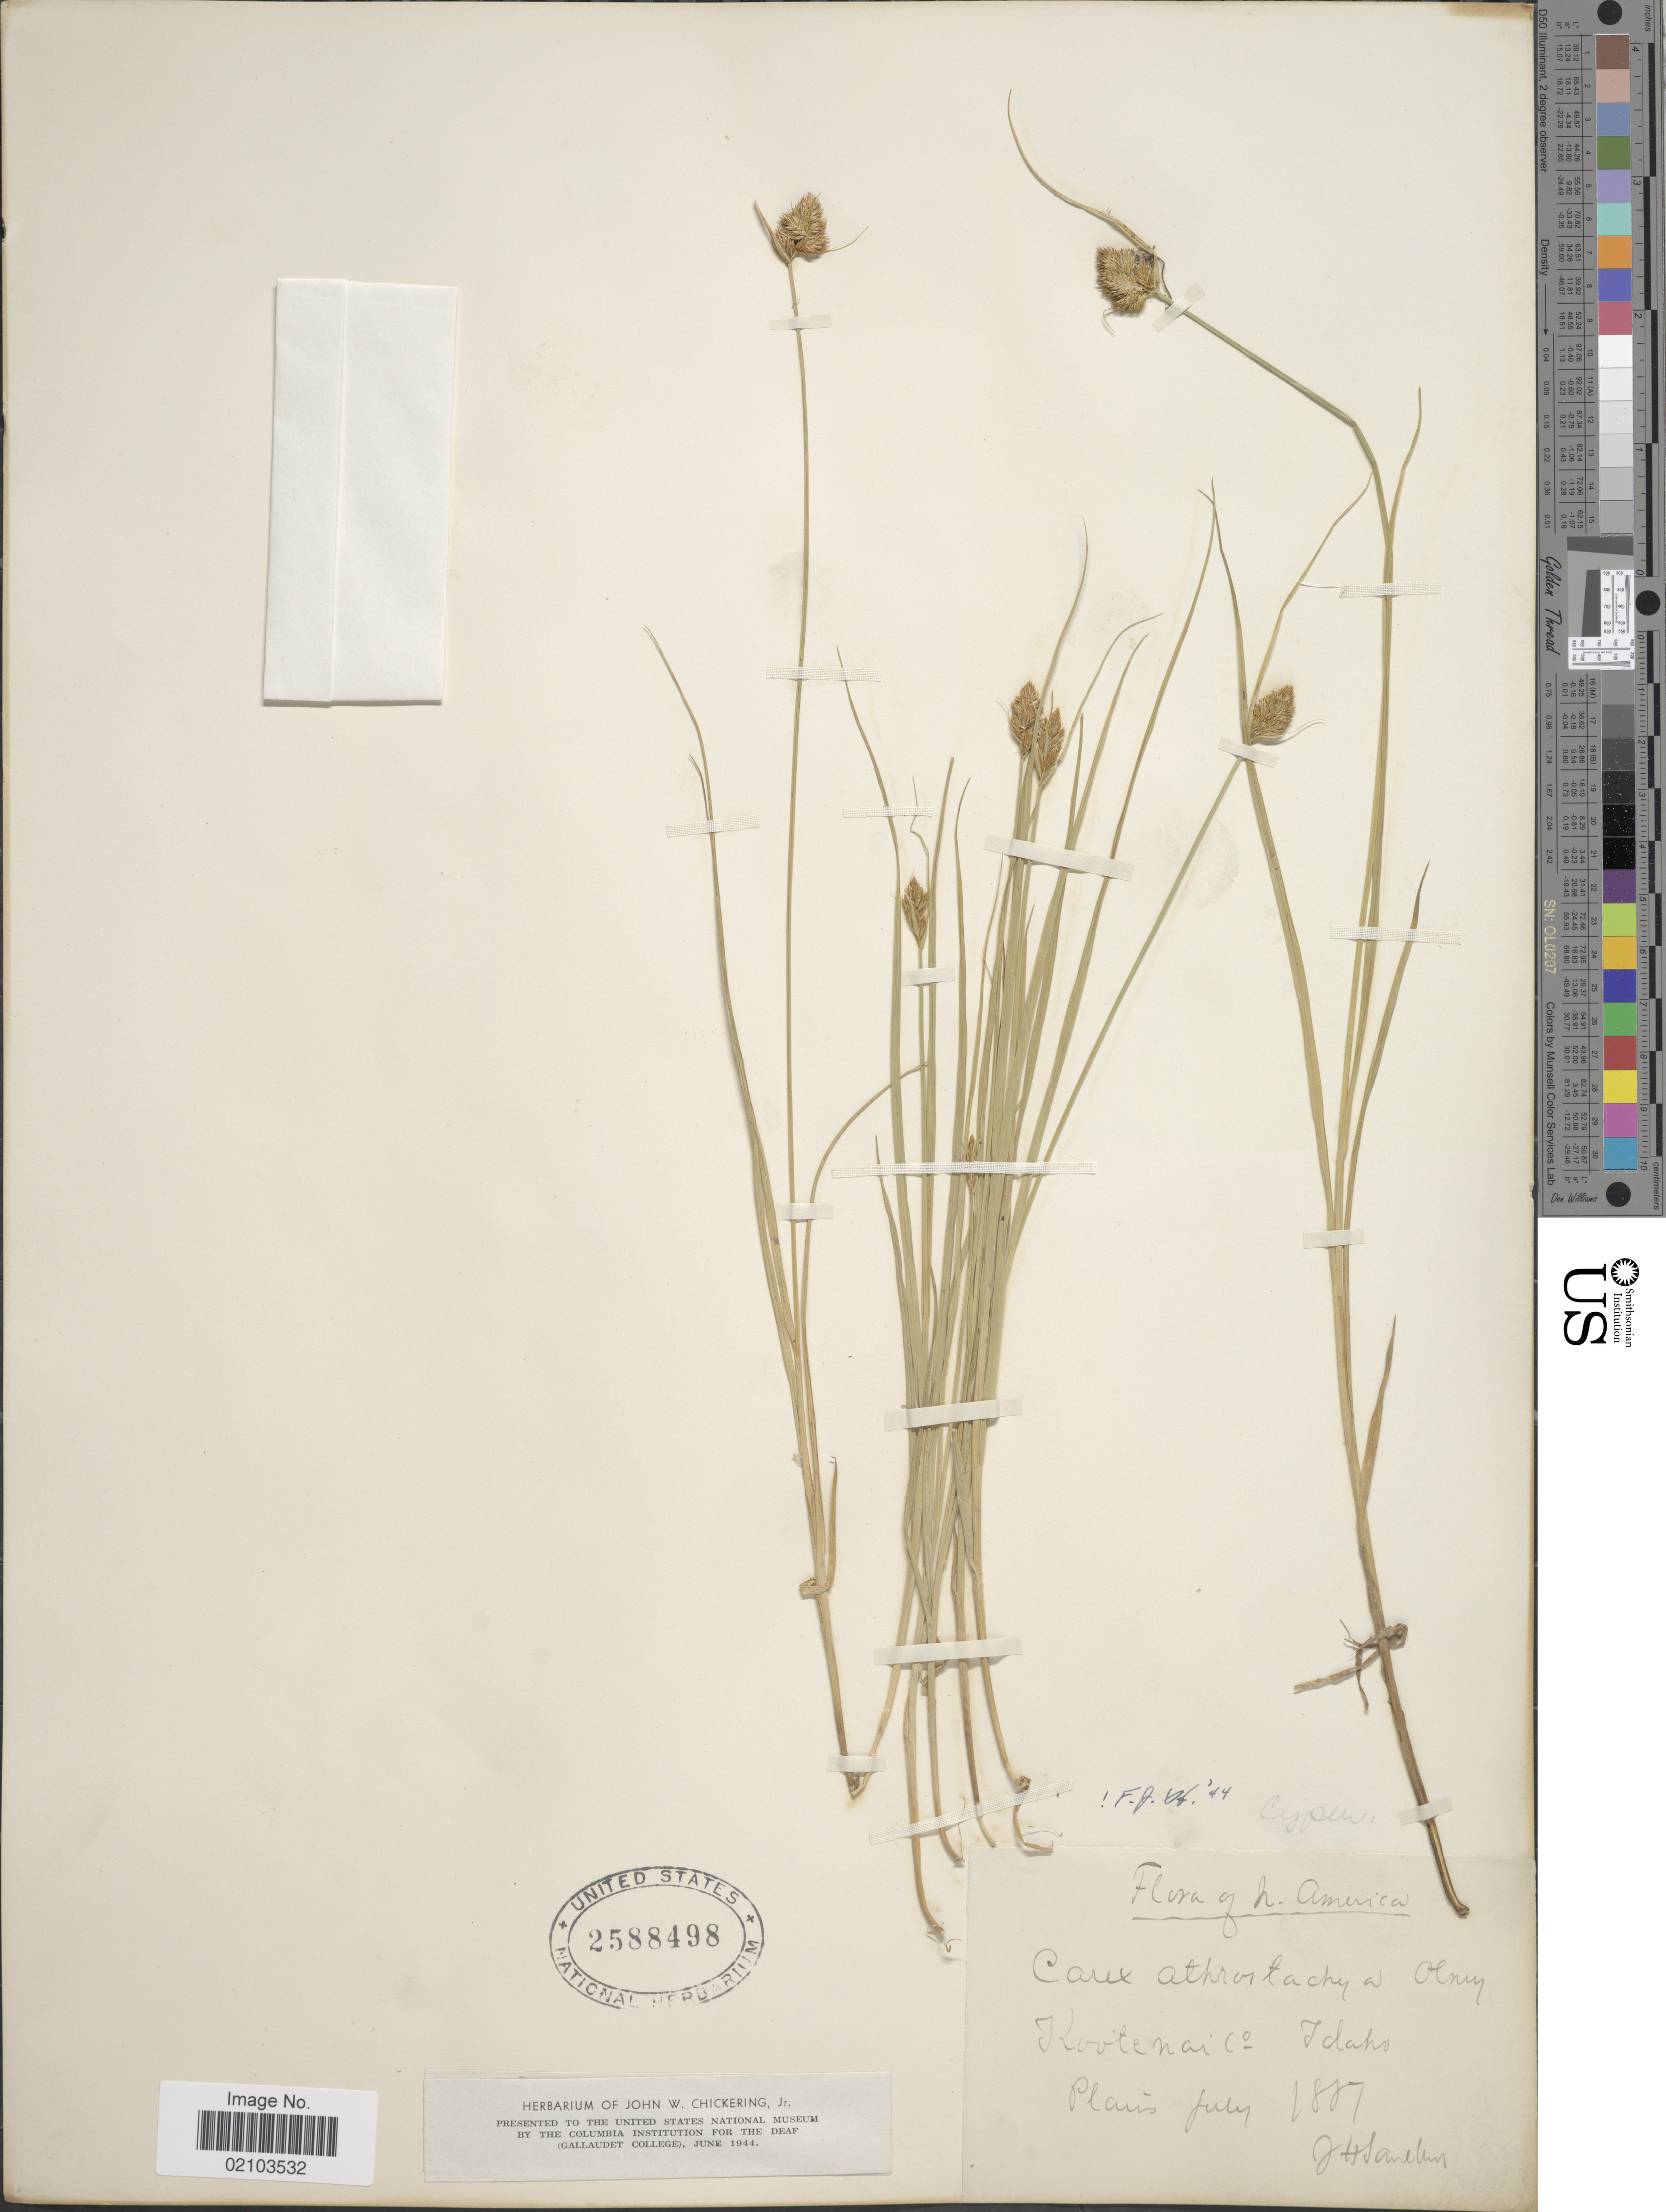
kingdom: Plantae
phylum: Tracheophyta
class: Liliopsida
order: Poales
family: Cyperaceae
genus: Carex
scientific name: Carex athrostachya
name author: Olney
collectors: J. H. Sandberg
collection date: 1887-07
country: United States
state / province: Idaho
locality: Kootenai Co.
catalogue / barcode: US 2588498